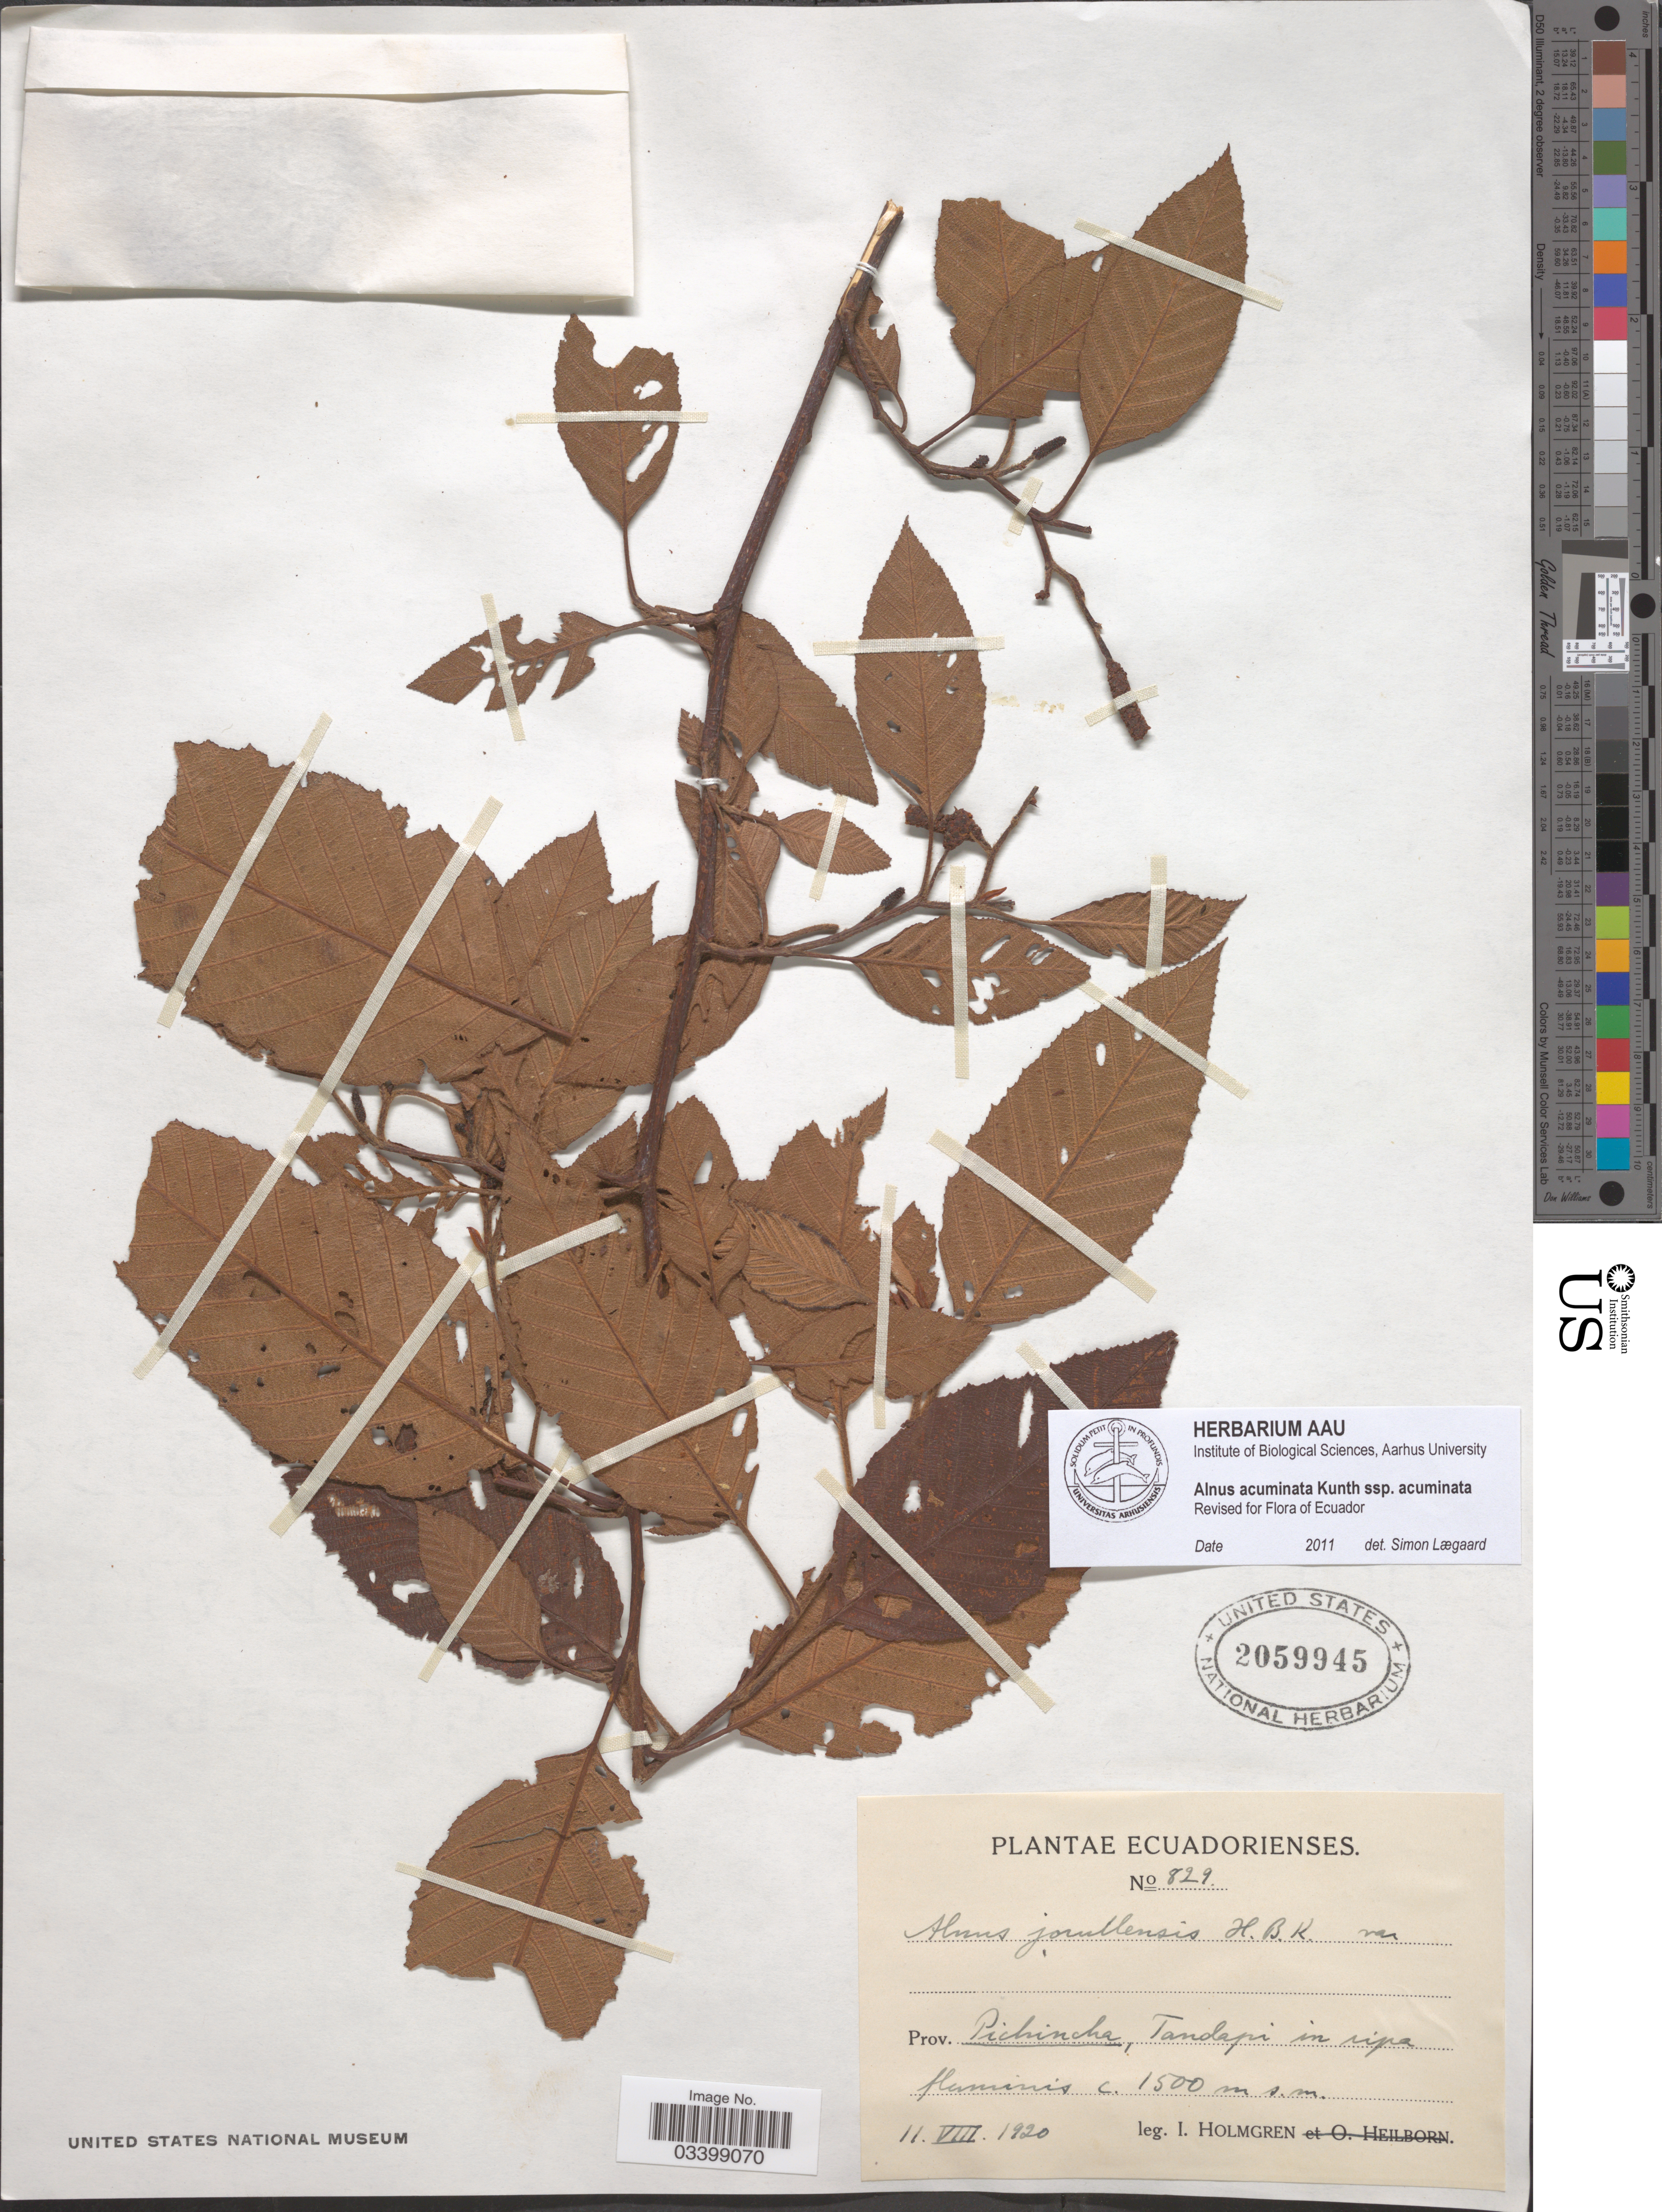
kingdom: Plantae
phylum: Tracheophyta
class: Magnoliopsida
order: Fagales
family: Betulaceae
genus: Alnus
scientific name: Alnus acuminata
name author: Kunth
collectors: I. Holmgren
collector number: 829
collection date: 1920-08-11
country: Ecuador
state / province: Pichincha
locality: Tandapi in ripa. fluminis.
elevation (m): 1500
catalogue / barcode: US 2059945